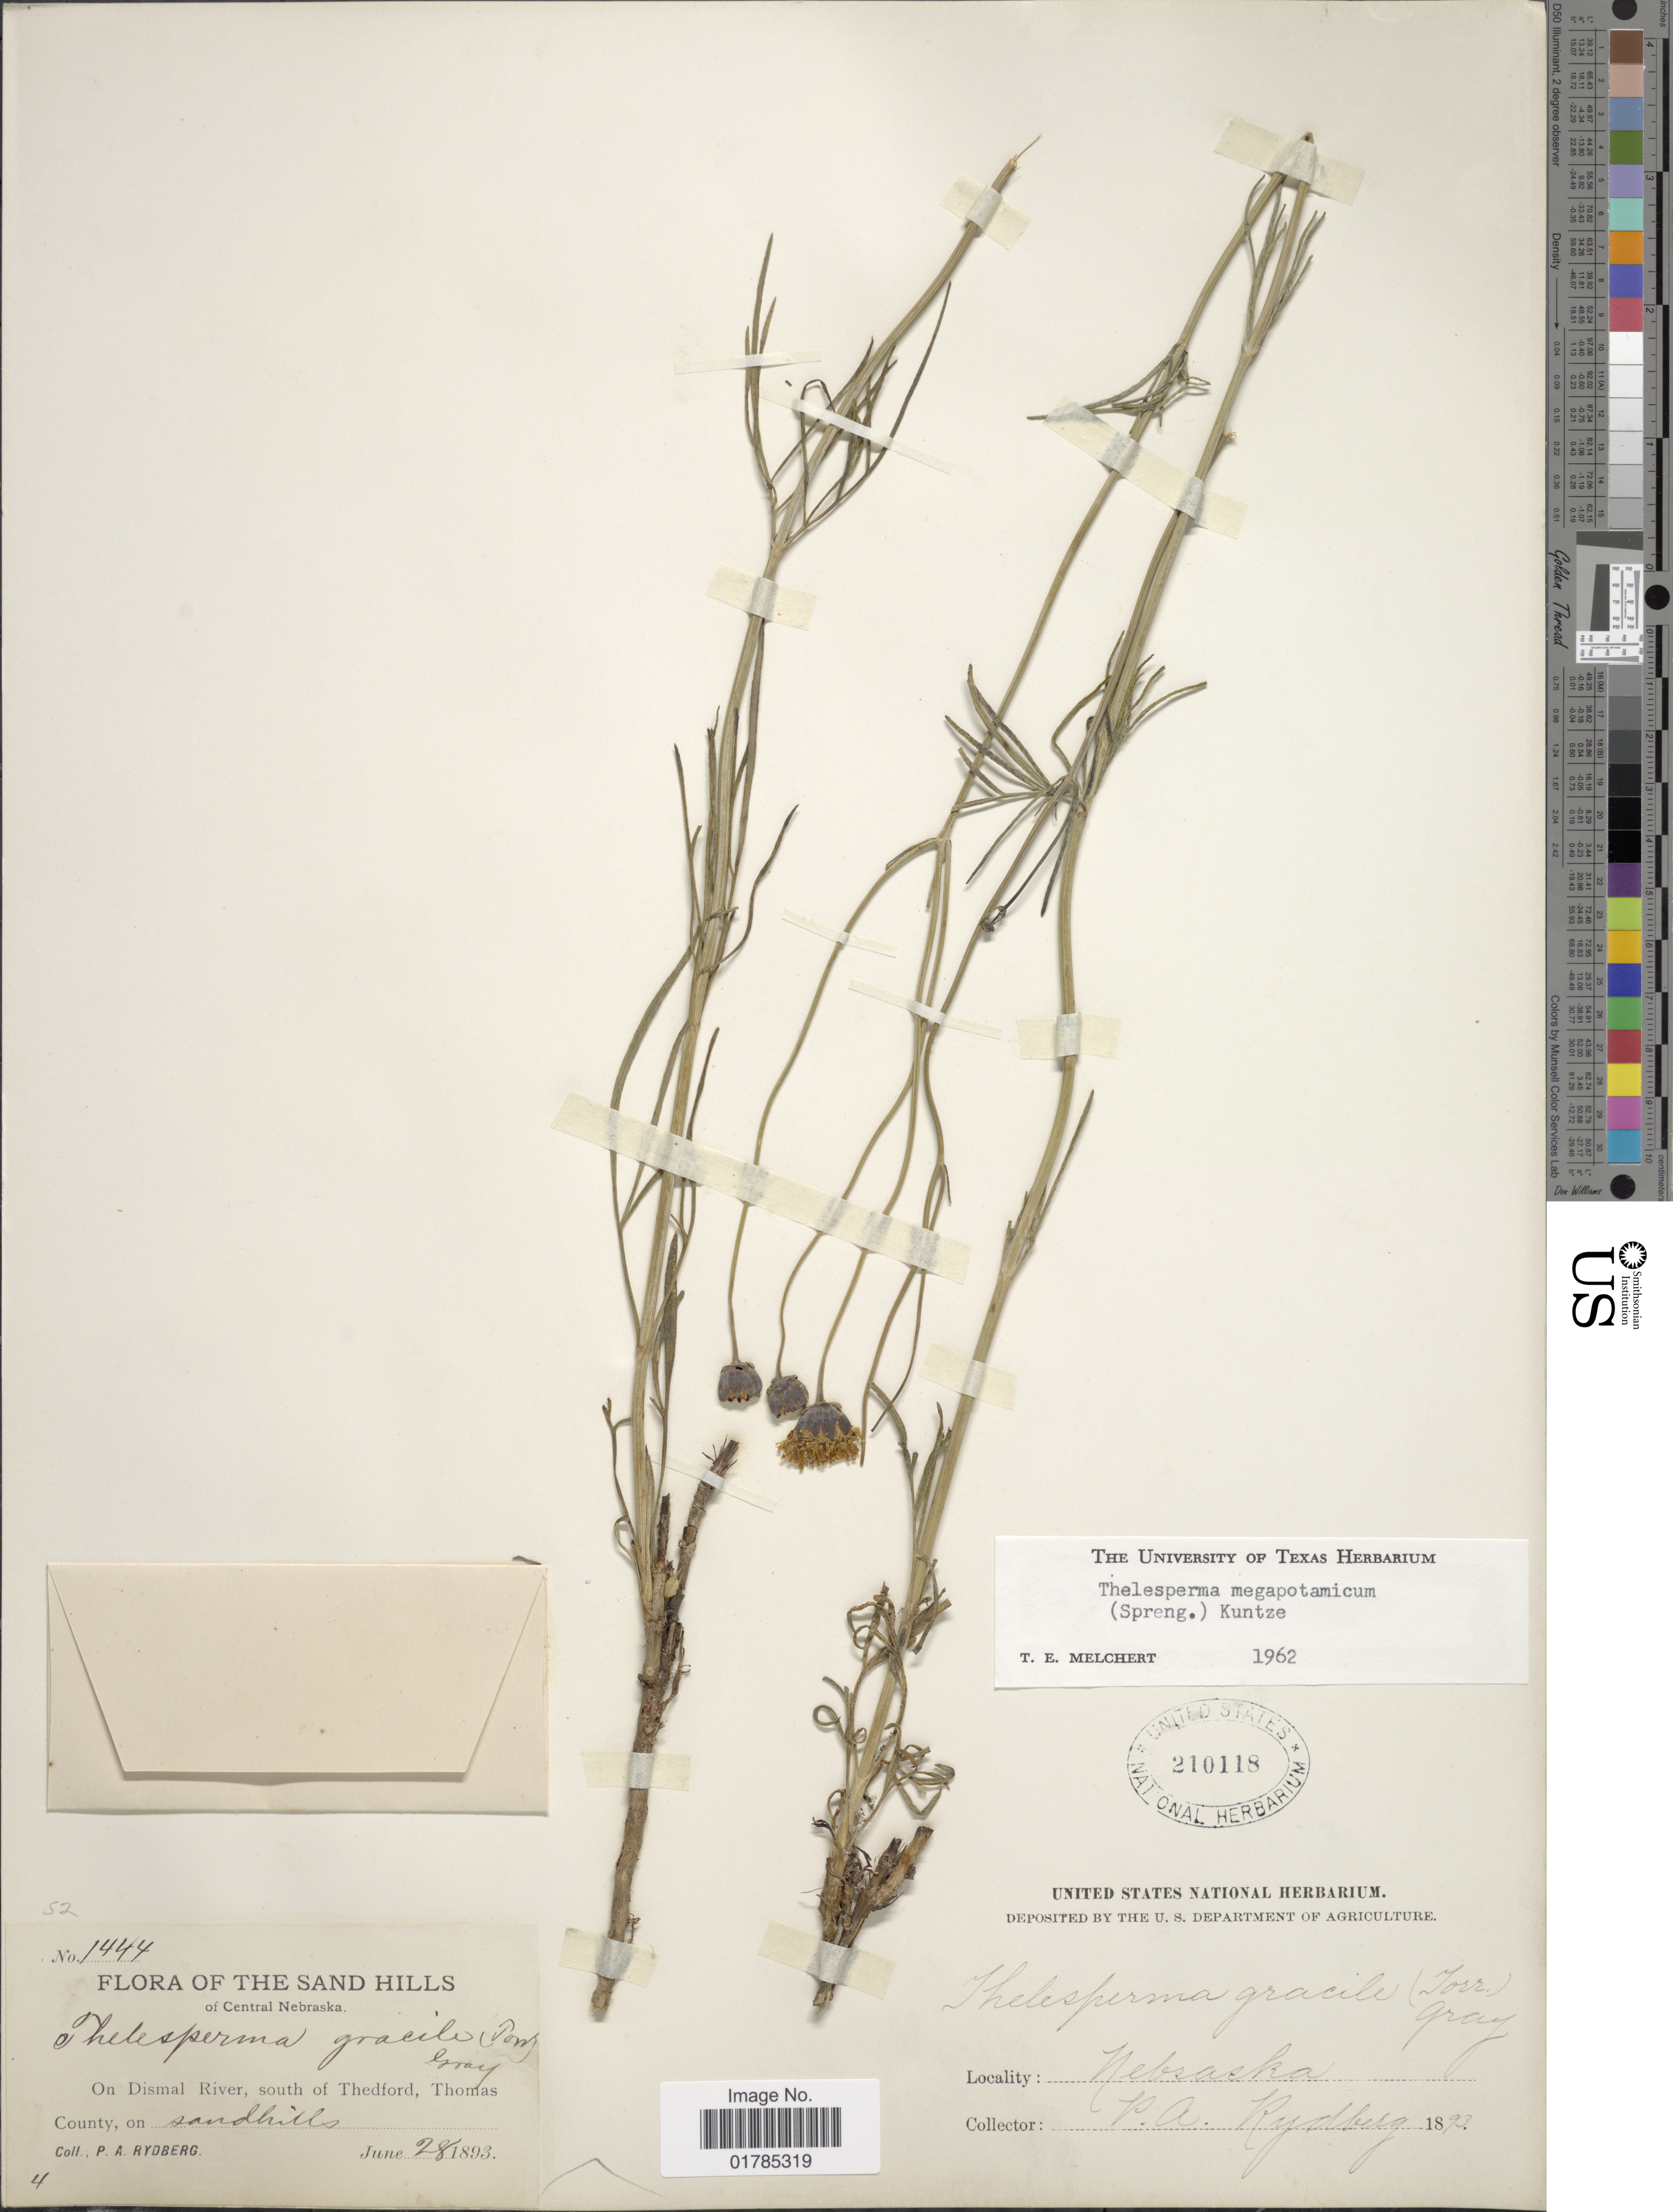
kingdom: Plantae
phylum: Tracheophyta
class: Magnoliopsida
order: Asterales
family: Asteraceae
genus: Thelesperma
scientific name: Thelesperma megapotamicum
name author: (Spreng.) Herter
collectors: P. A. Rydberg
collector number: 1444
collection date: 1893-06-28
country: United States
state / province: Nebraska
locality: Central Nebraska, Sand Hills, On Dismal River, south of Thedford, Thomas County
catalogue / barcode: US 210118